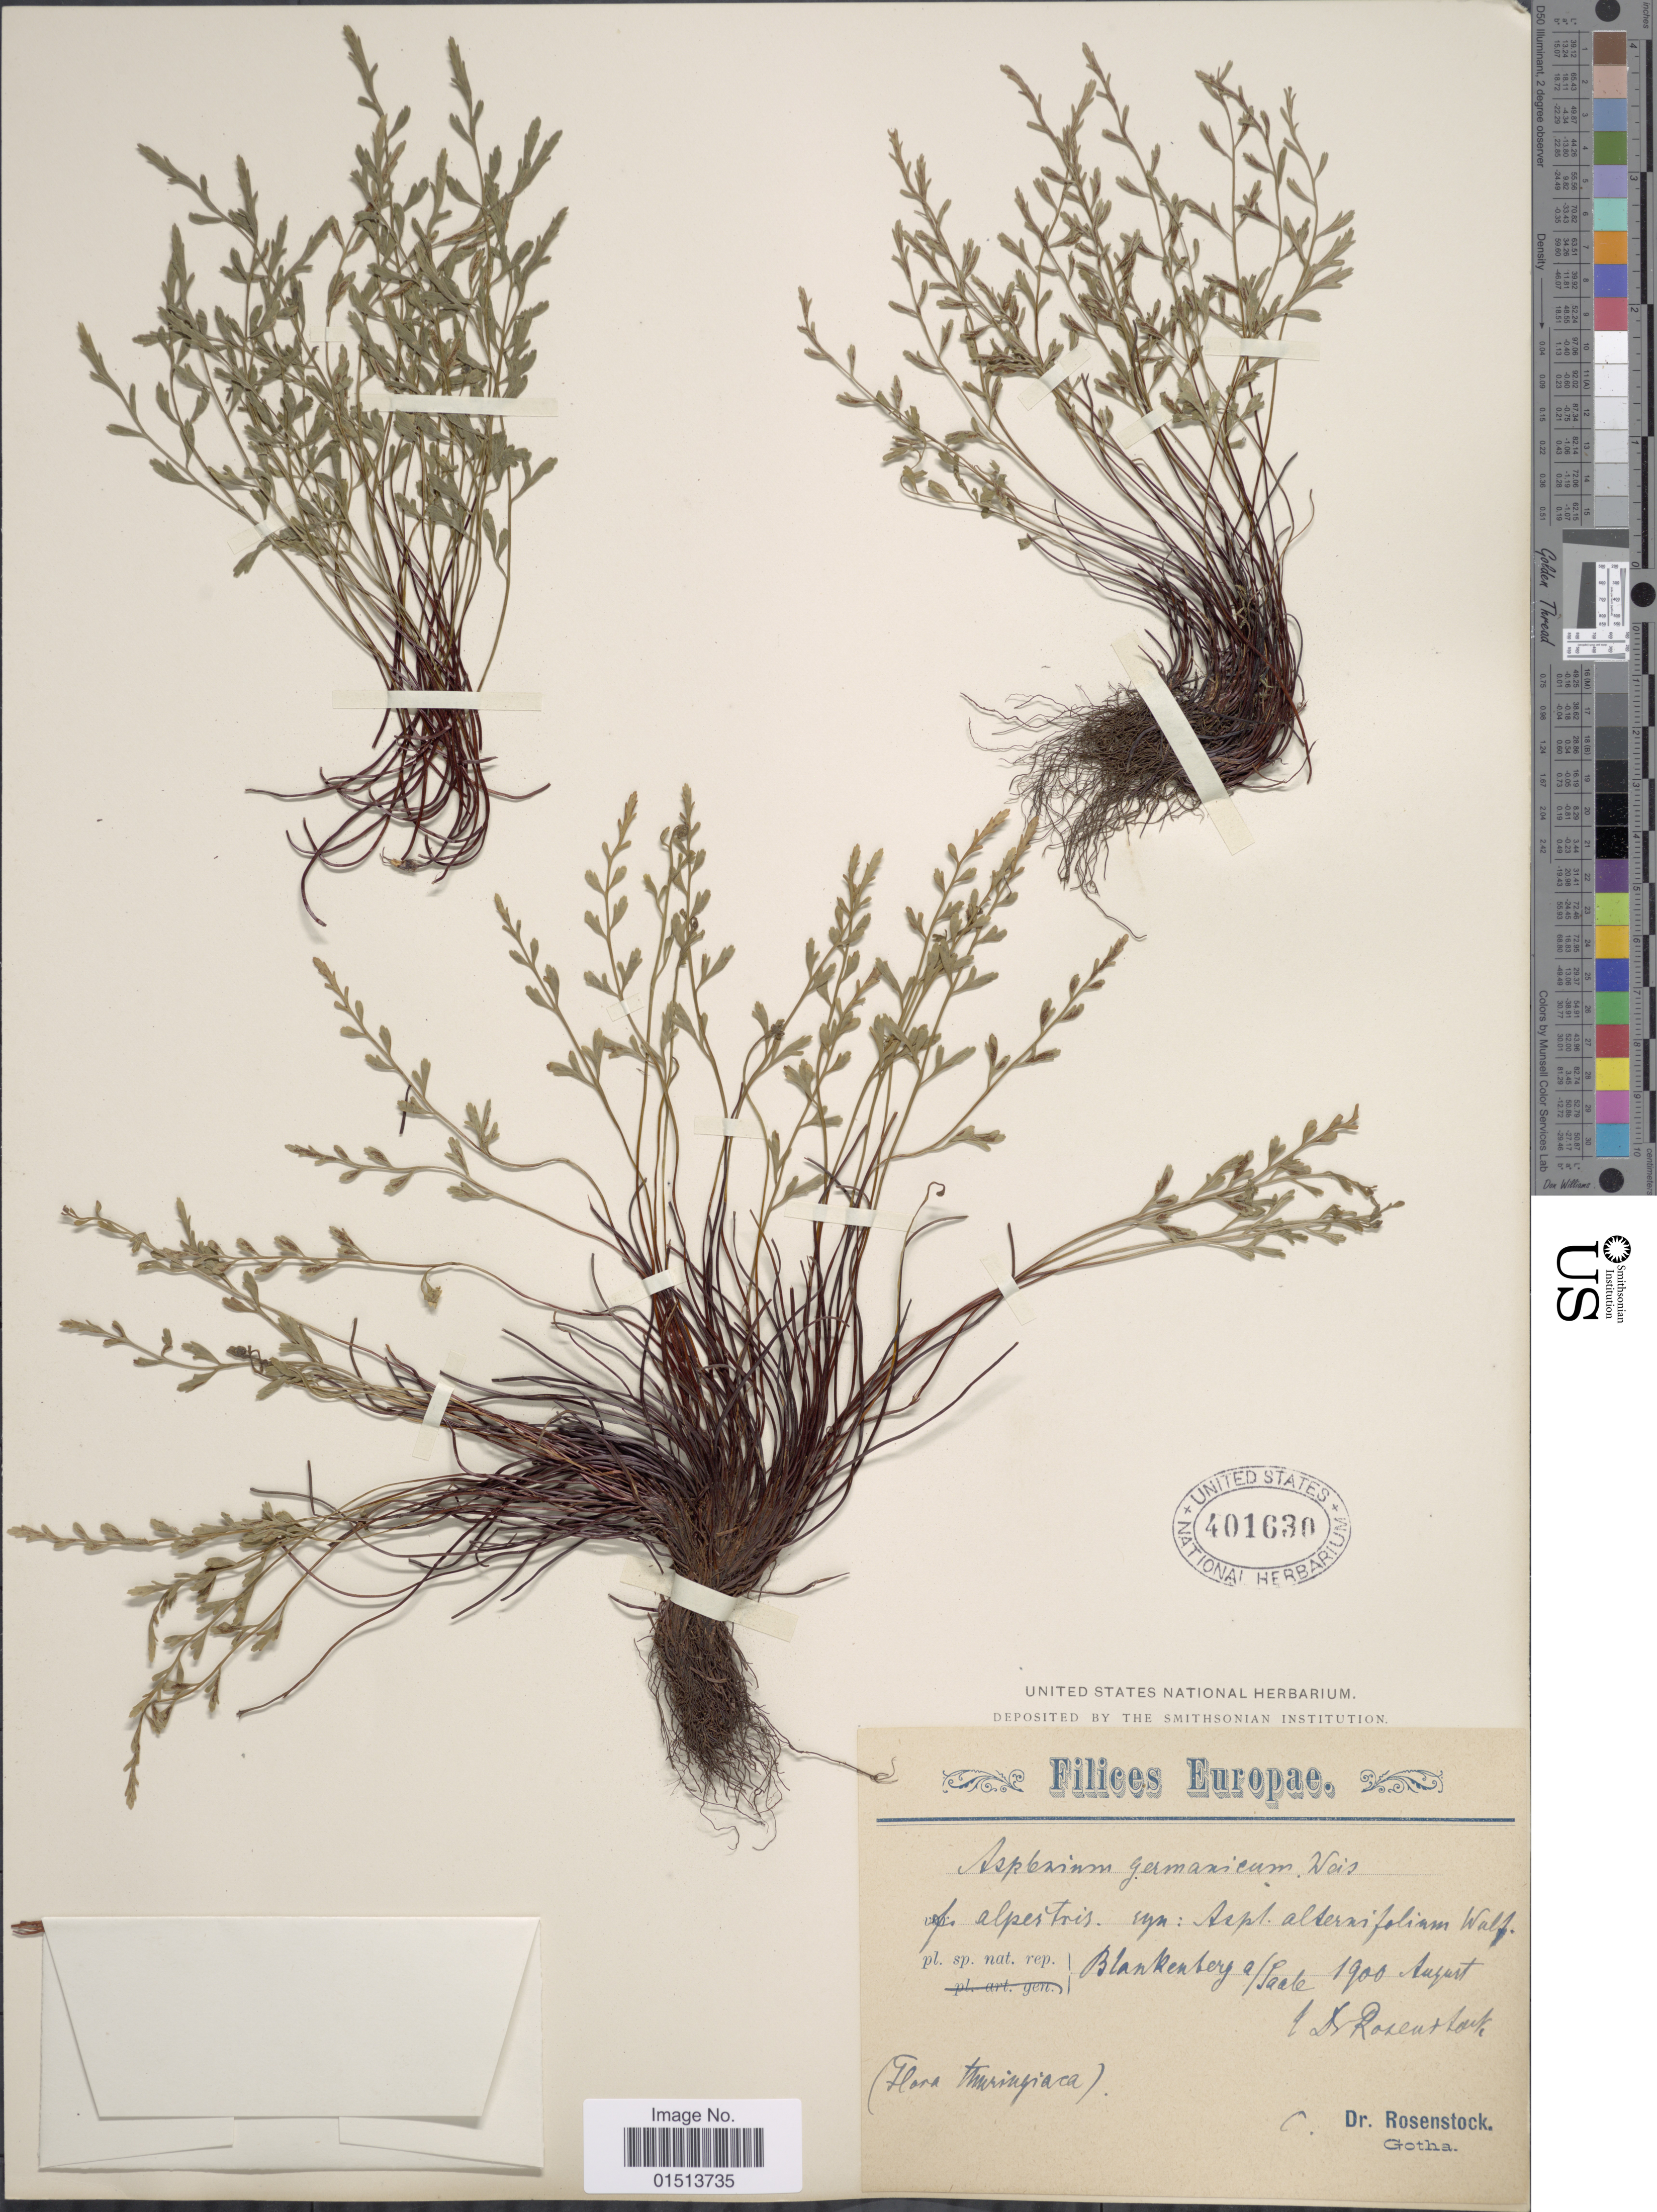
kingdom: Plantae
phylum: Tracheophyta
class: Polypodiopsida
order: Polypodiales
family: Aspleniaceae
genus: Asplenium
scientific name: Asplenium alternifolium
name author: Jacq.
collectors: -- Rosenstock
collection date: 1900-08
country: Germany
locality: Europe, Blankenberg a/Saale, Muringiaca, Gotha. [interpreted]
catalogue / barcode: US 401630